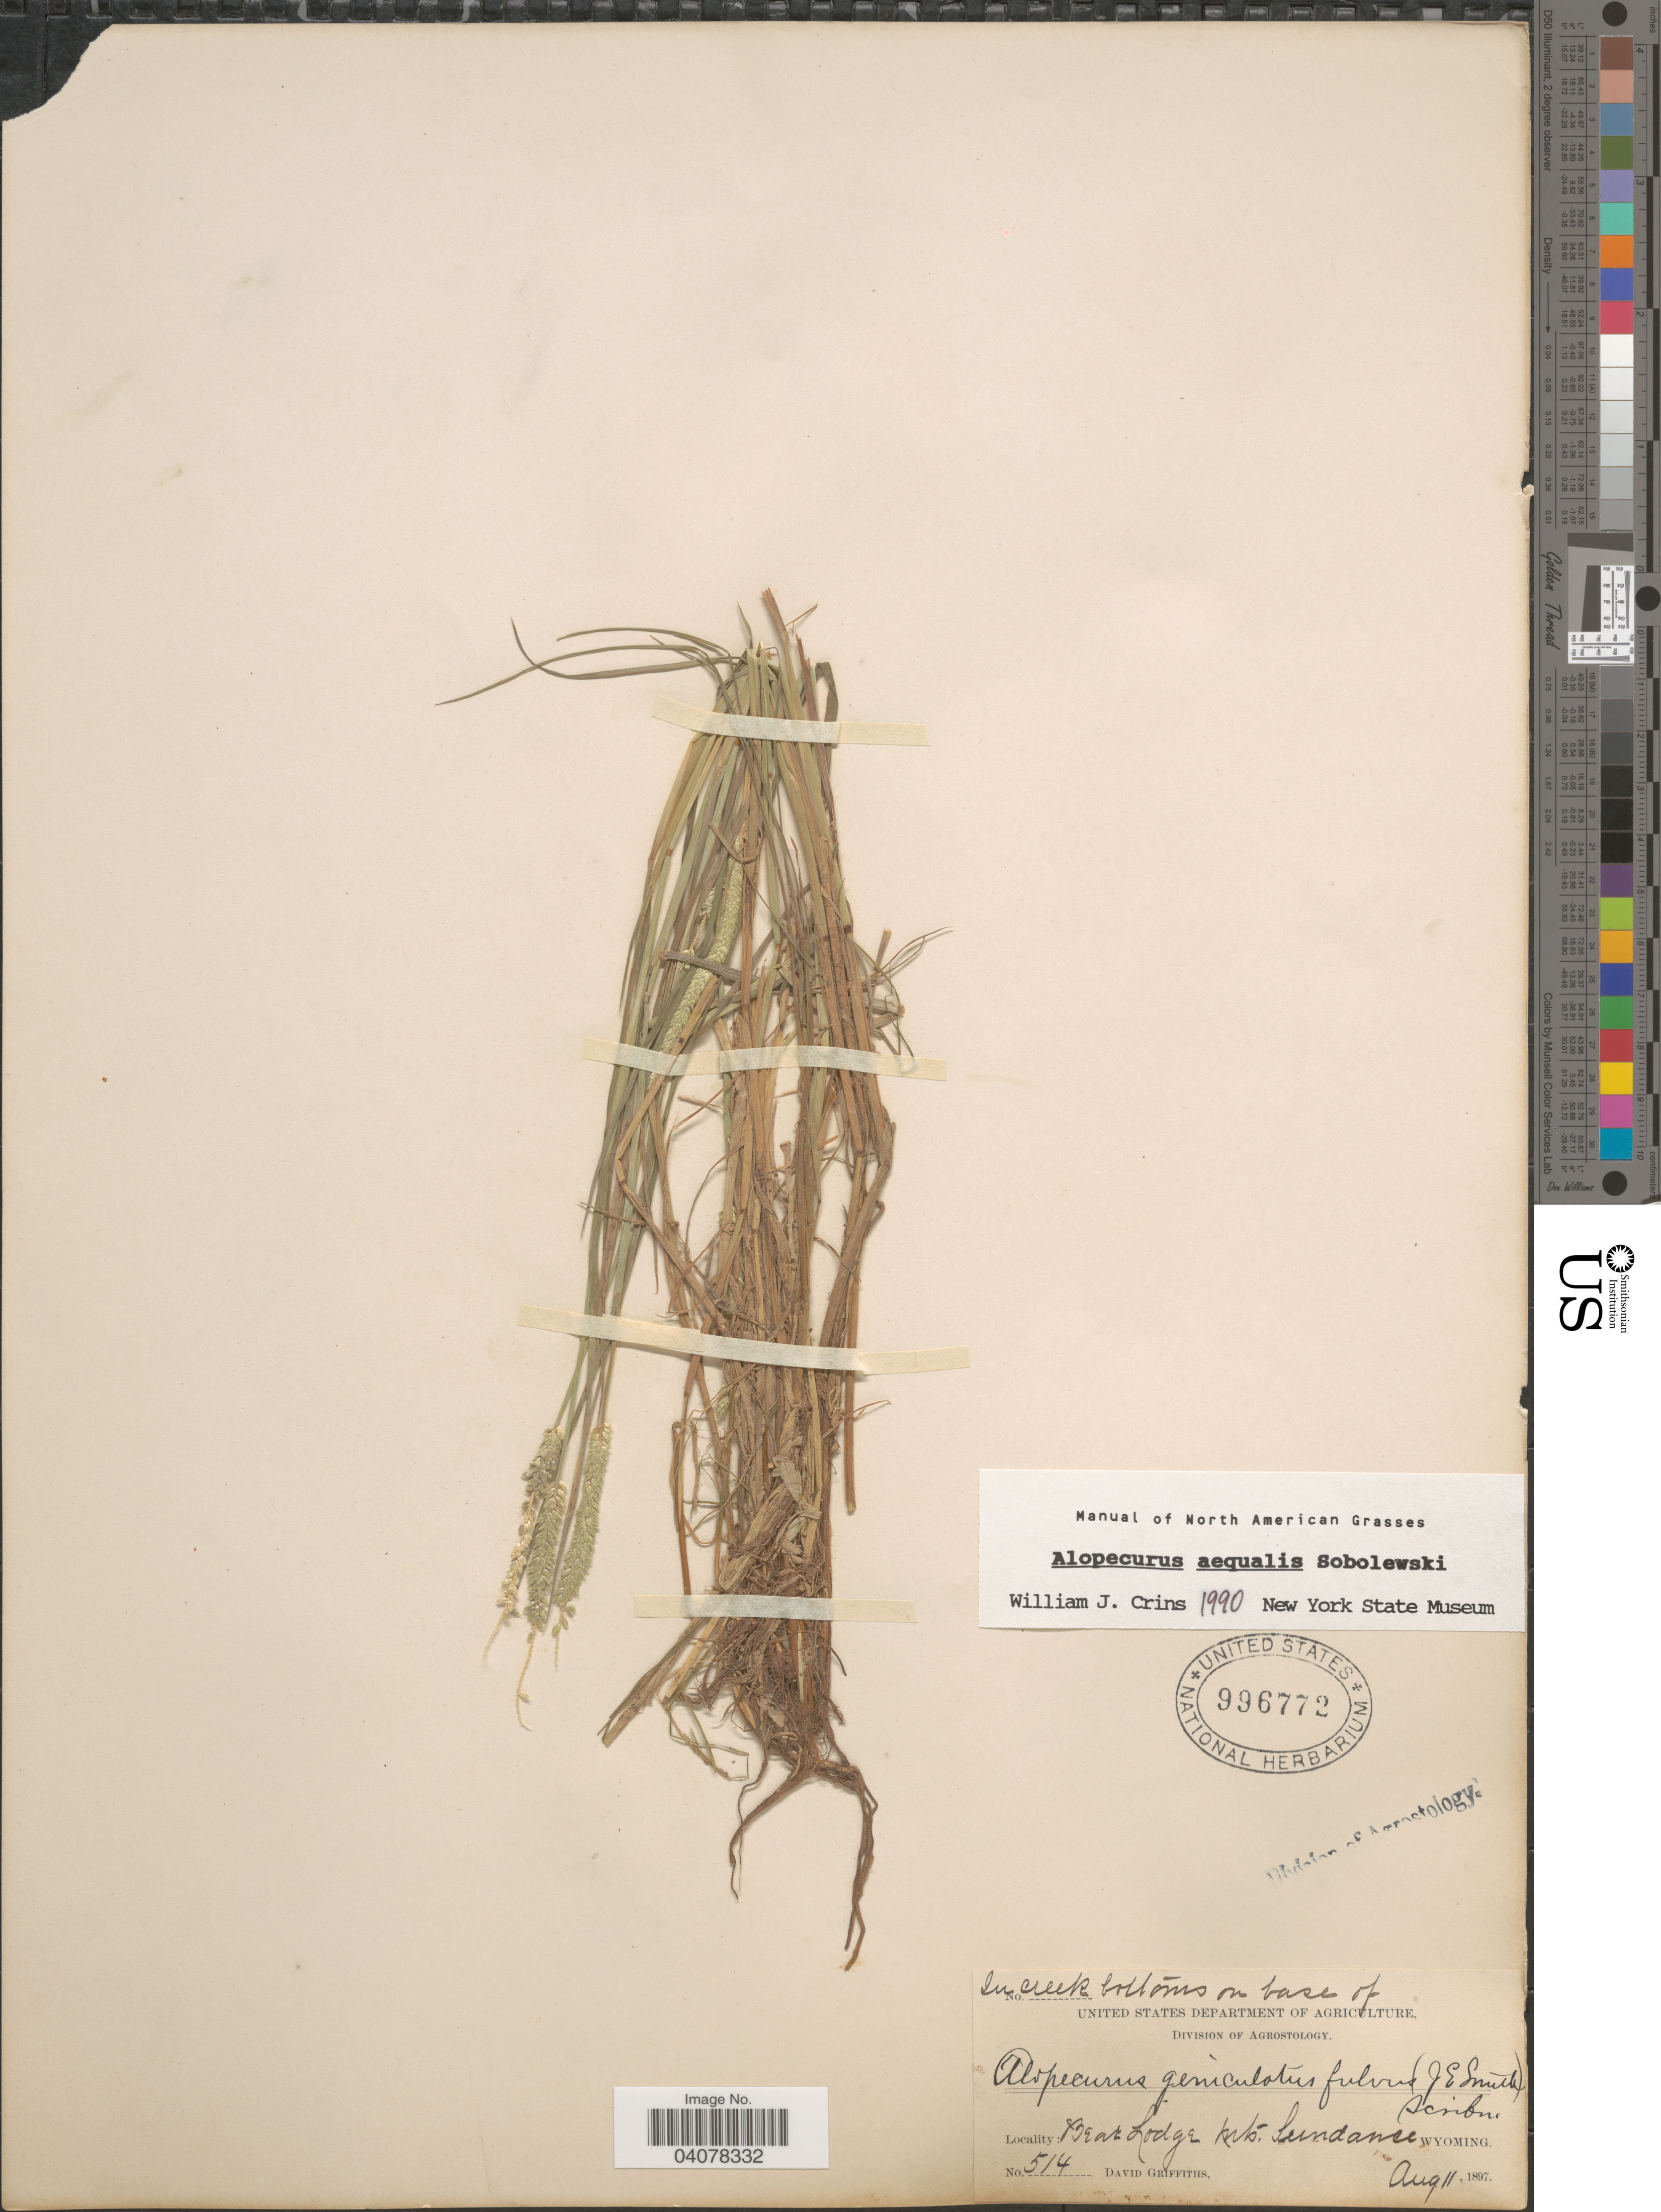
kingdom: Plantae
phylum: Tracheophyta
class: Liliopsida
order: Poales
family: Poaceae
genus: Alopecurus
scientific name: Alopecurus aequalis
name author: Sobol.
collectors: D. Griffiths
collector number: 514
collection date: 1897-08-11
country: United States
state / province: Wyoming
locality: Bear Lodge Mts. Sundance.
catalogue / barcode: US 996772